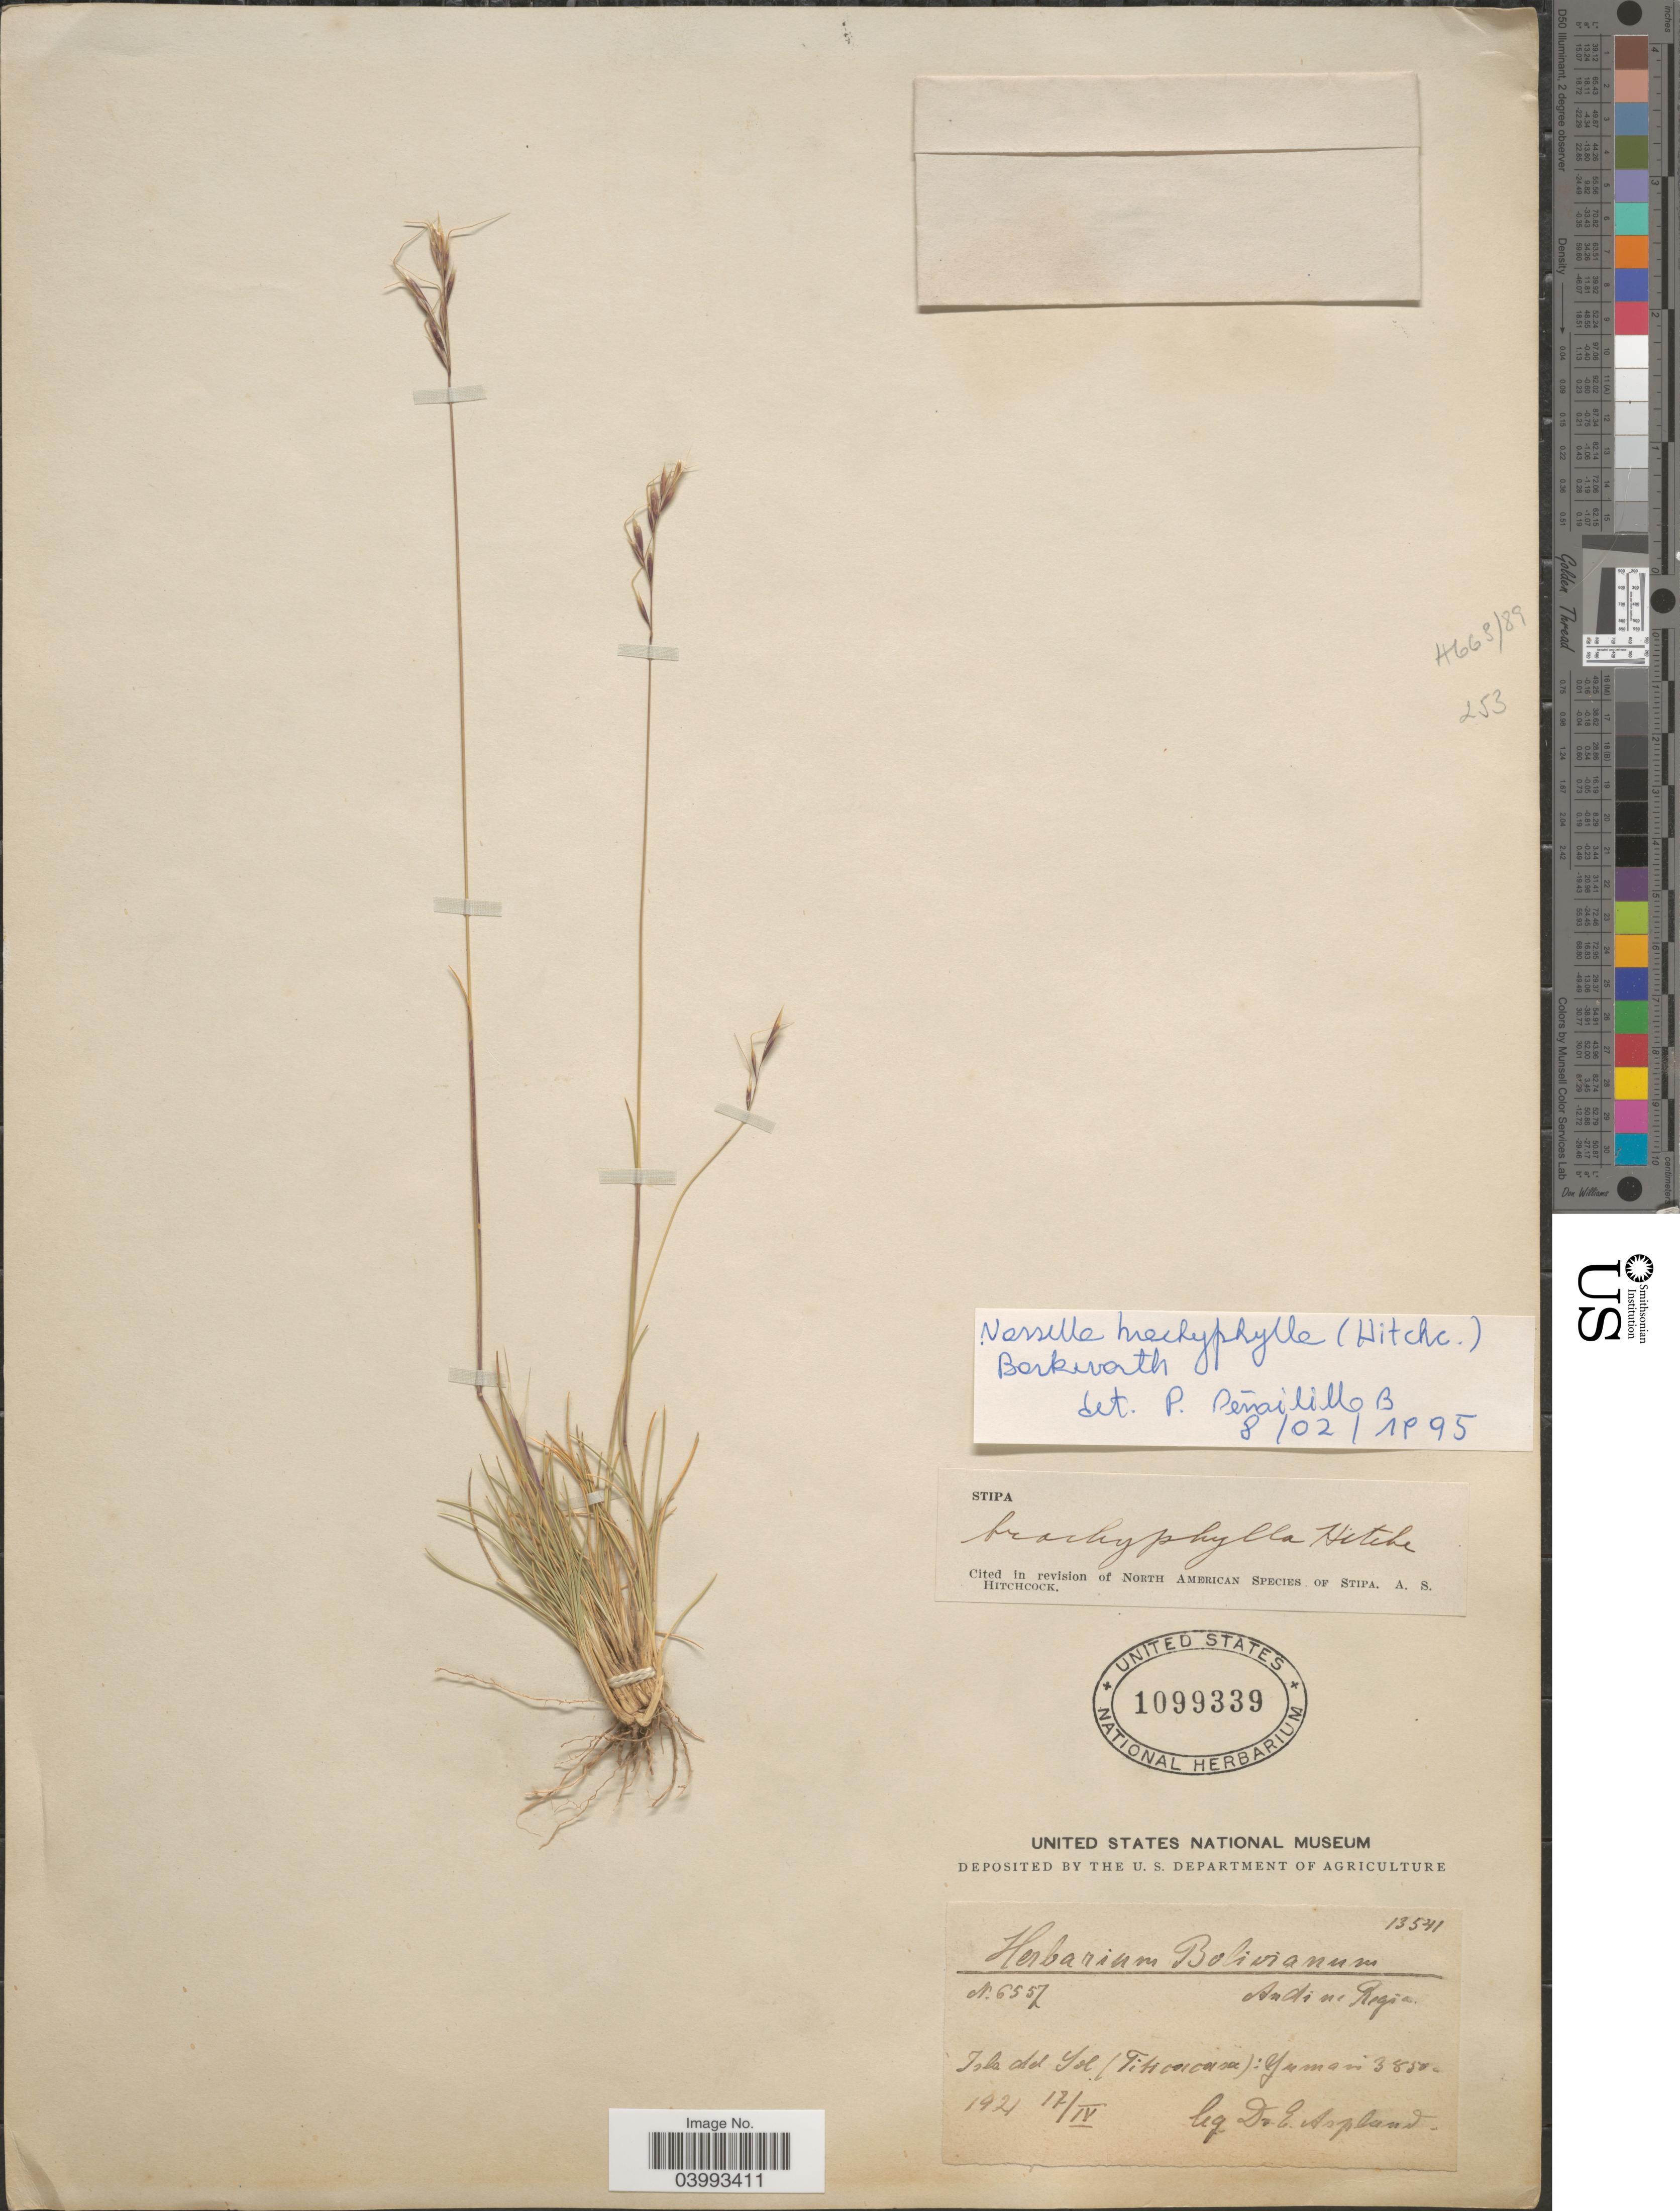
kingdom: Plantae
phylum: Tracheophyta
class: Liliopsida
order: Poales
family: Poaceae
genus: Nassella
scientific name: Nassella brachyphylla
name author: (Hitchc.) Barkworth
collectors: E. Asplund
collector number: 6557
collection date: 1921-04-17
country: Bolivia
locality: Andine Regio. Isla del Sol (Titicacasa): Yumani.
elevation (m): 3850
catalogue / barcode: US 1099339